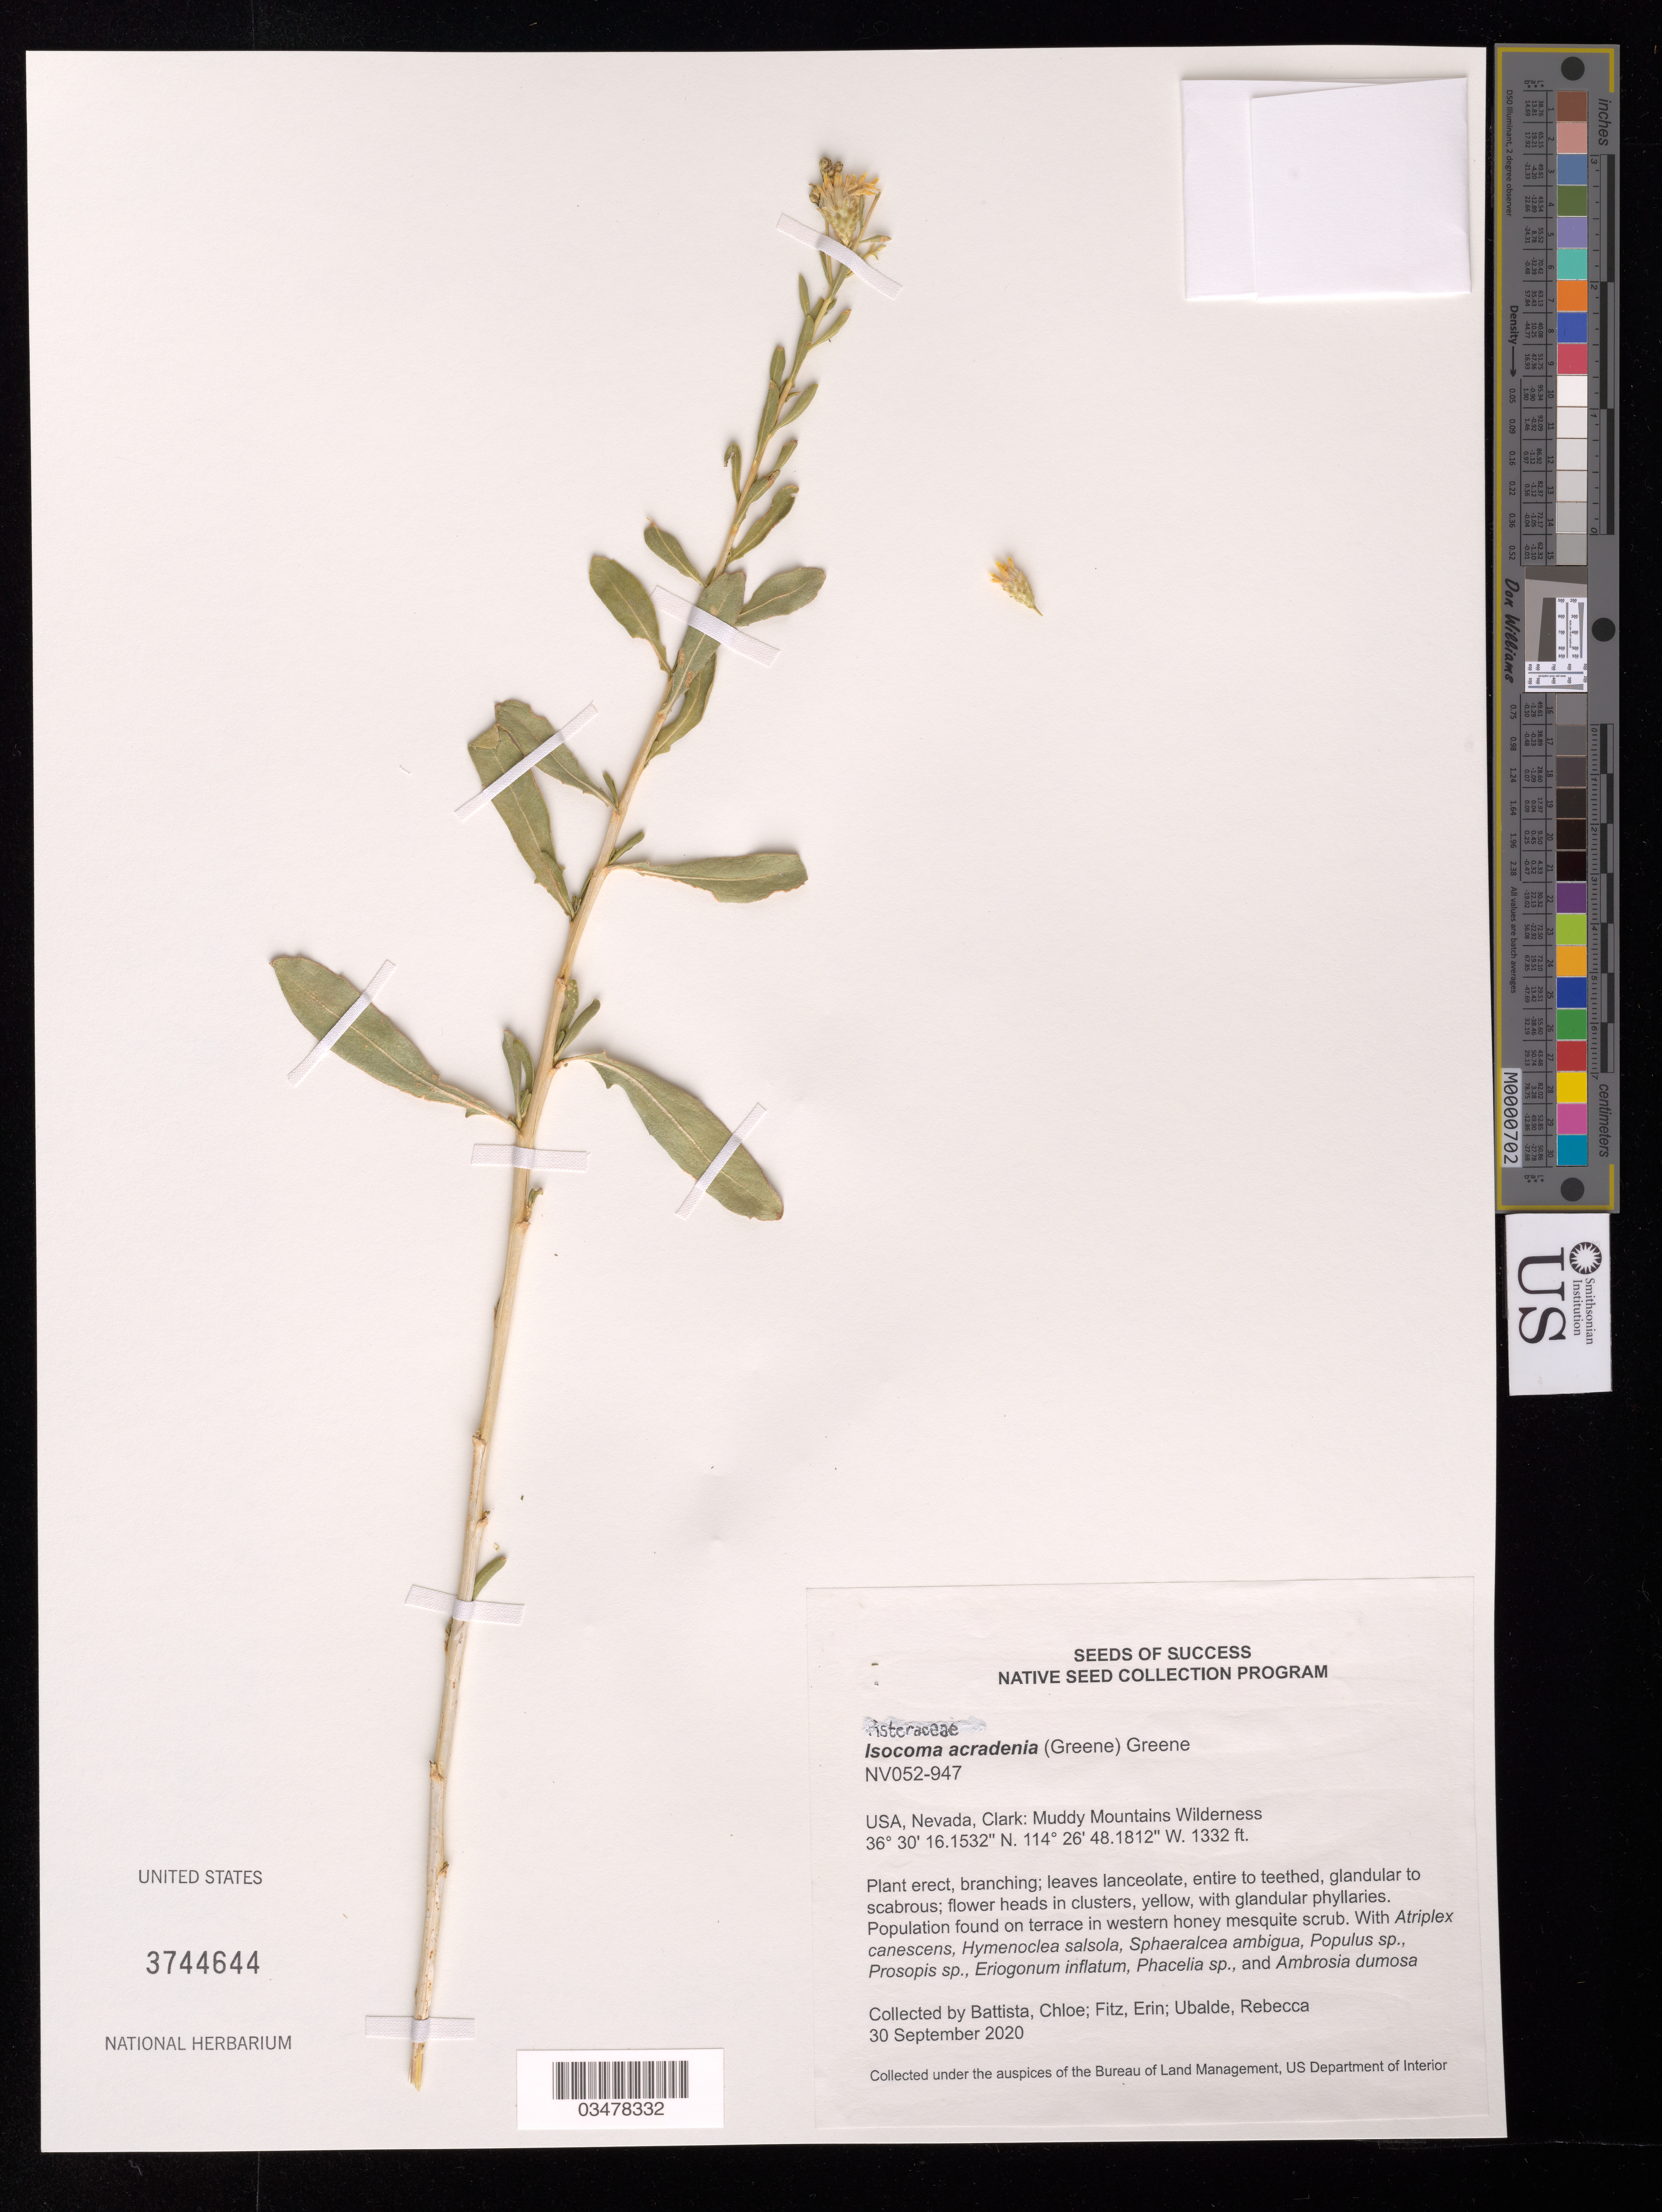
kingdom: Plantae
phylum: Tracheophyta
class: Magnoliopsida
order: Asterales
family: Asteraceae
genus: Isocoma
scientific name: Isocoma acradenia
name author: (Greene) Greene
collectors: C. Battista, E. Fitz & R. Ubalde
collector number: NV052-947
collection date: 2020-09-30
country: United States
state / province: Nevada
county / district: Clark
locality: Muddy Mountains Wilderness.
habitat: Western honey mesquite scrub. With Populus sp., Prosopis sp., Phacelia sp., Ambrosia dumosa, etc.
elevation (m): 406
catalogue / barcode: US 3744644